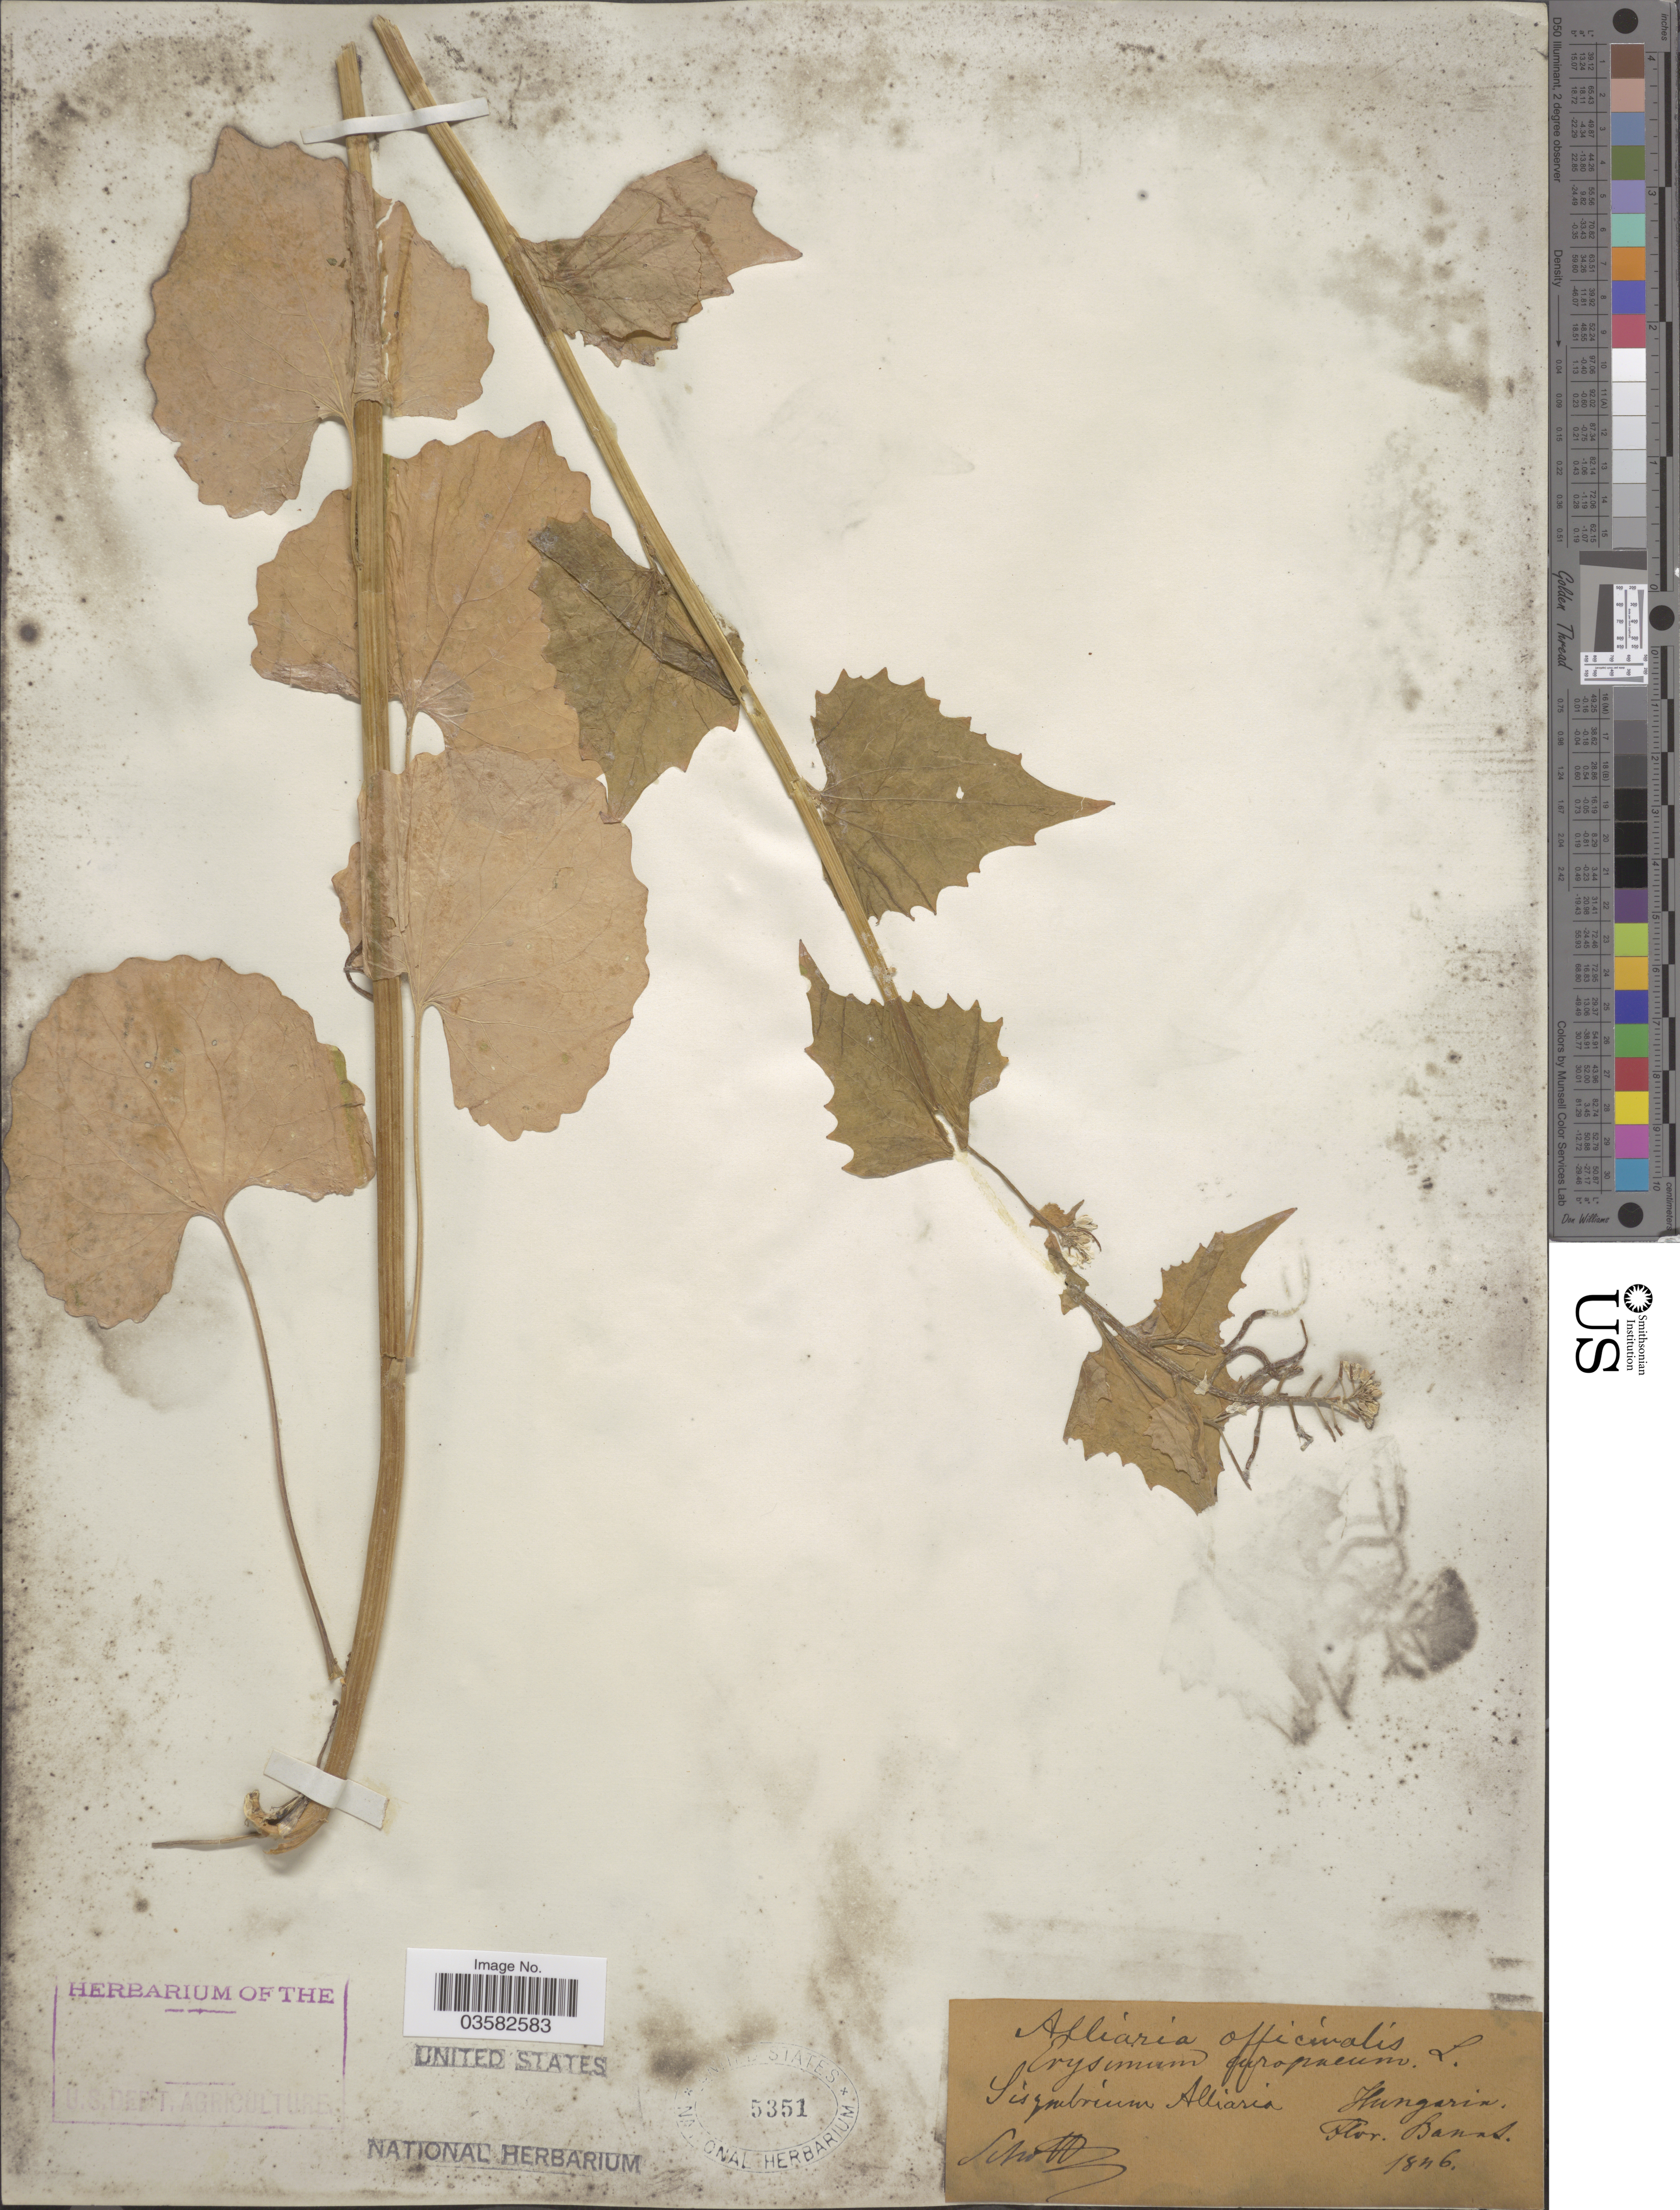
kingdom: Plantae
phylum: Tracheophyta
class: Magnoliopsida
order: Brassicales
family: Brassicaceae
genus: Alliaria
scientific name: Alliaria officinalis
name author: Andrz. ex DC.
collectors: -. Schottz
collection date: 1846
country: Hungary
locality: Flor. Banat.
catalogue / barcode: US 5351